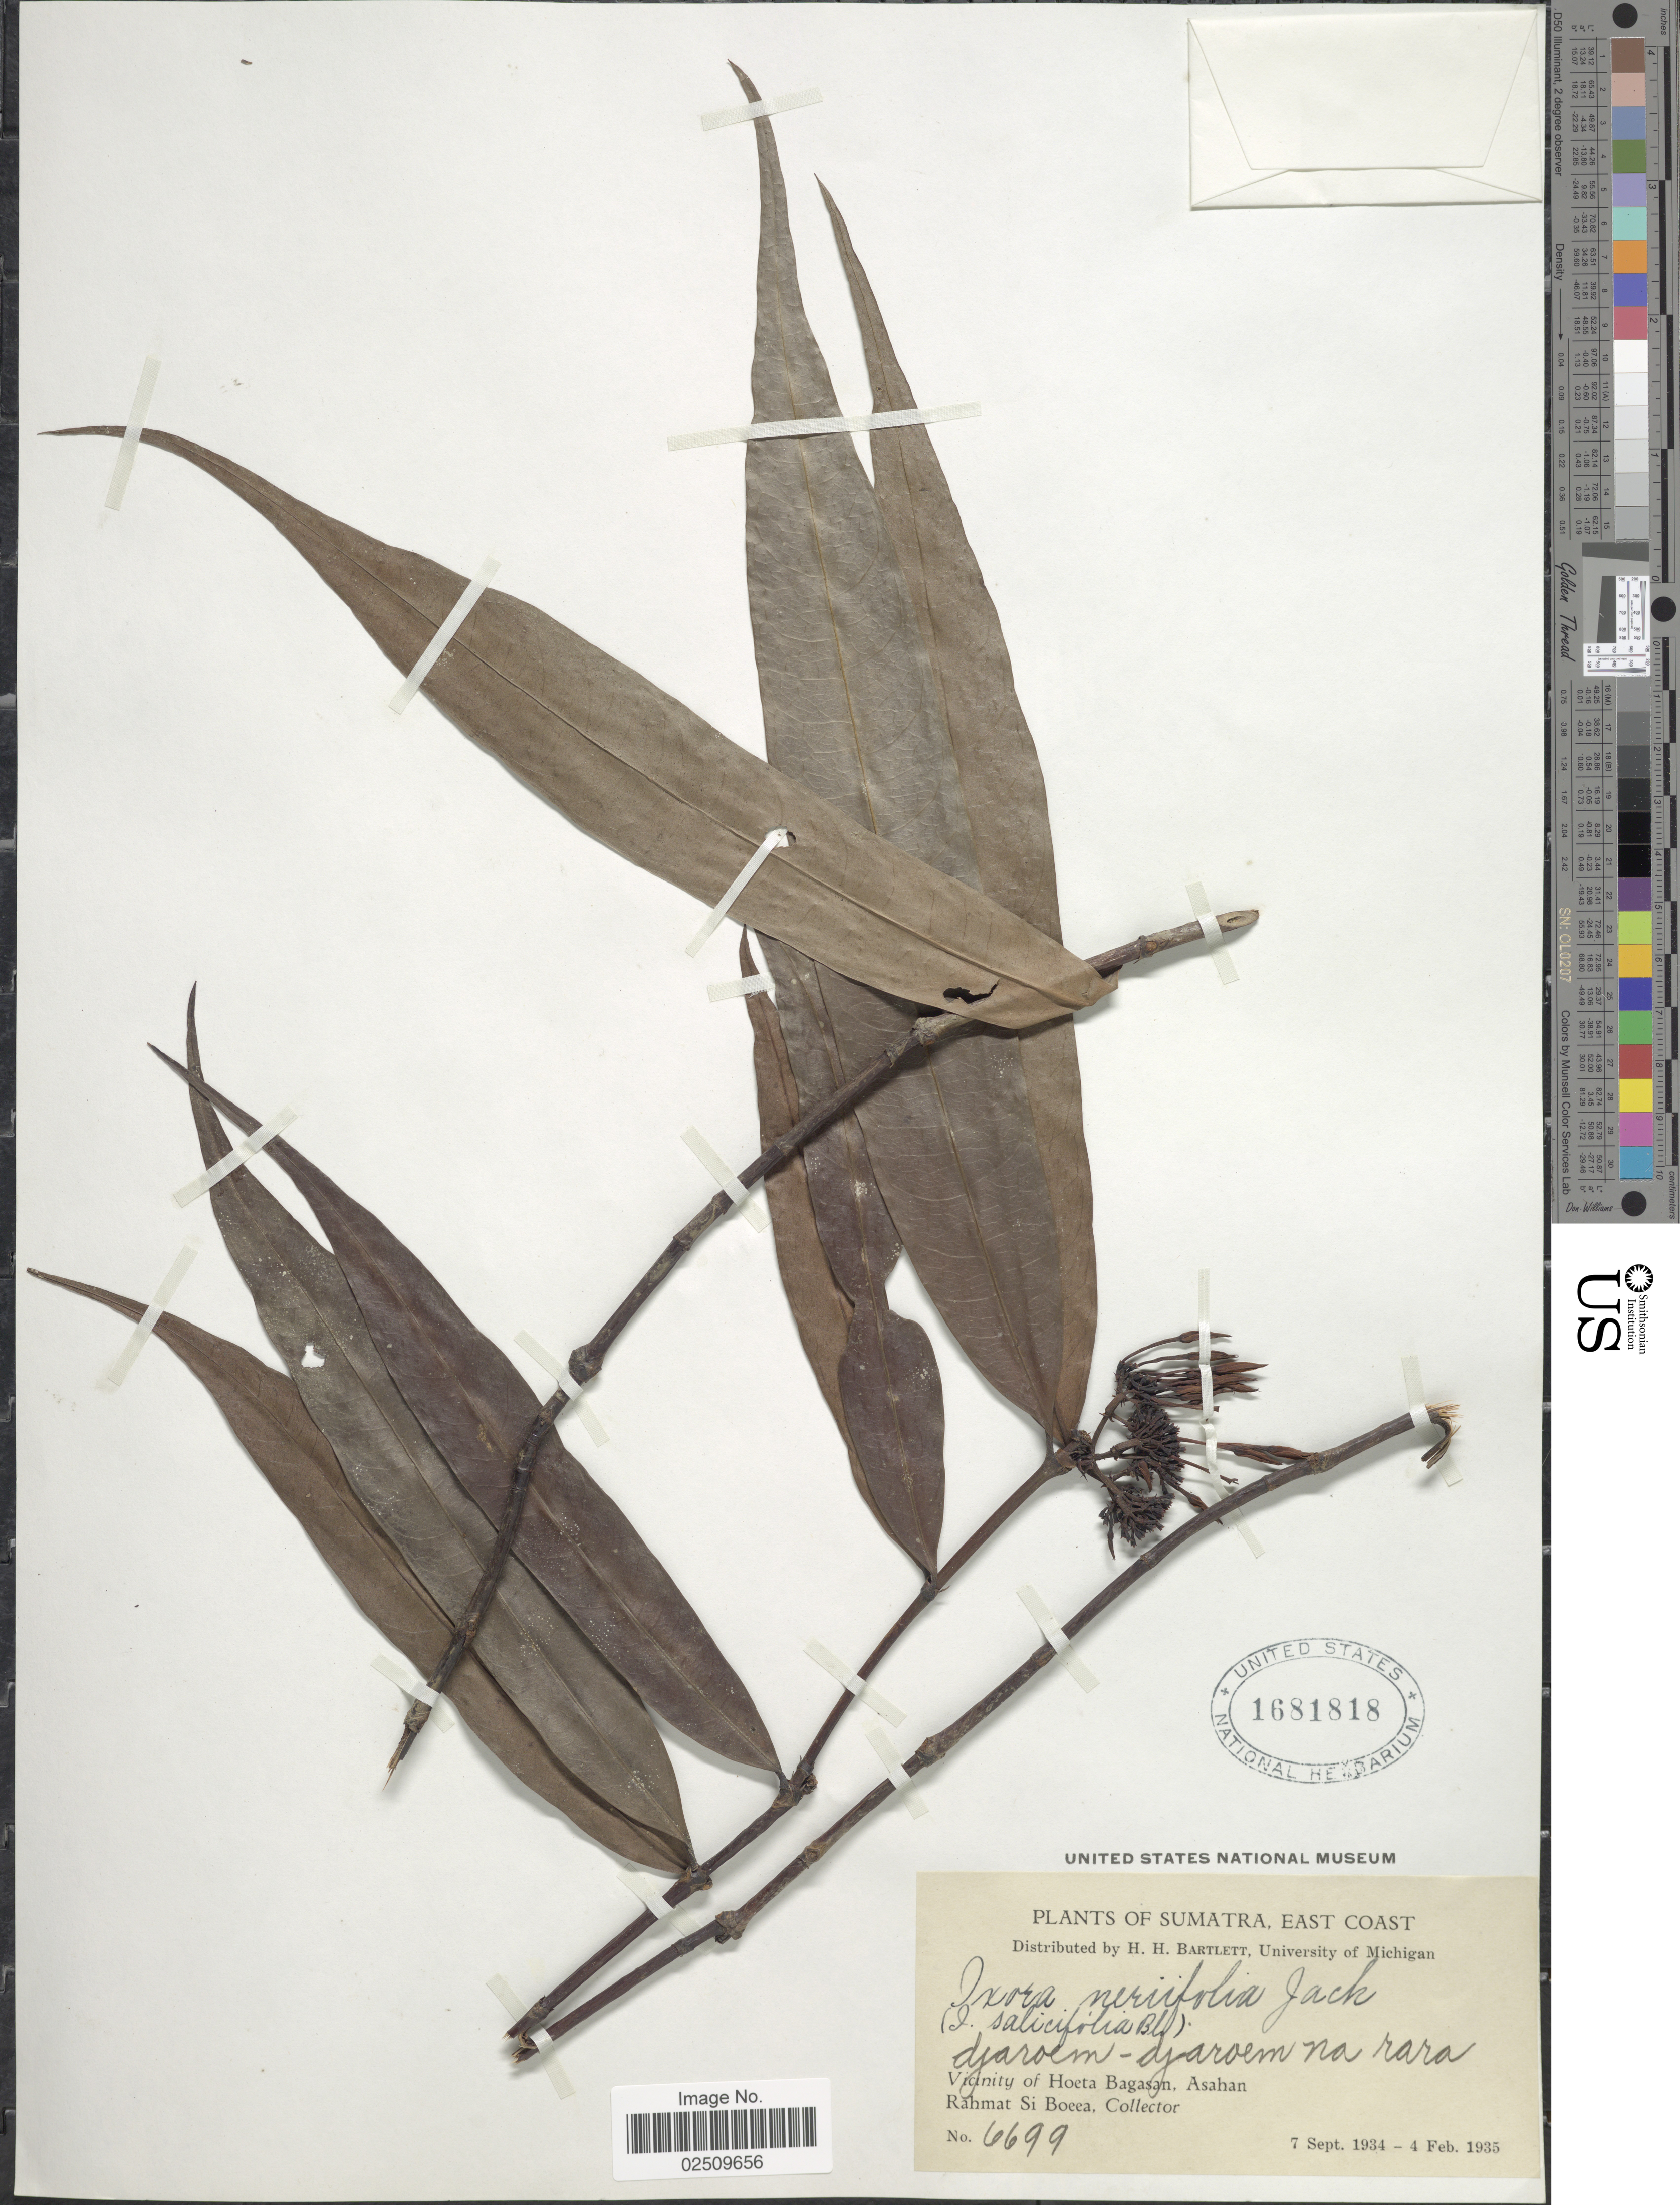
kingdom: Plantae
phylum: Tracheophyta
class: Magnoliopsida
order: Gentianales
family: Rubiaceae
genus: Ixora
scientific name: Ixora neriifolia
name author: Jack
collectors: Rahmat Si Boeea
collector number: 6699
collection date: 1934-09-07/1935-02-04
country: Indonesia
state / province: Sumatra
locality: East Coast, djaroem-djaroem na rara, Vicinity of Hoeta Bagasan, Asahan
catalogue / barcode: US 1681818